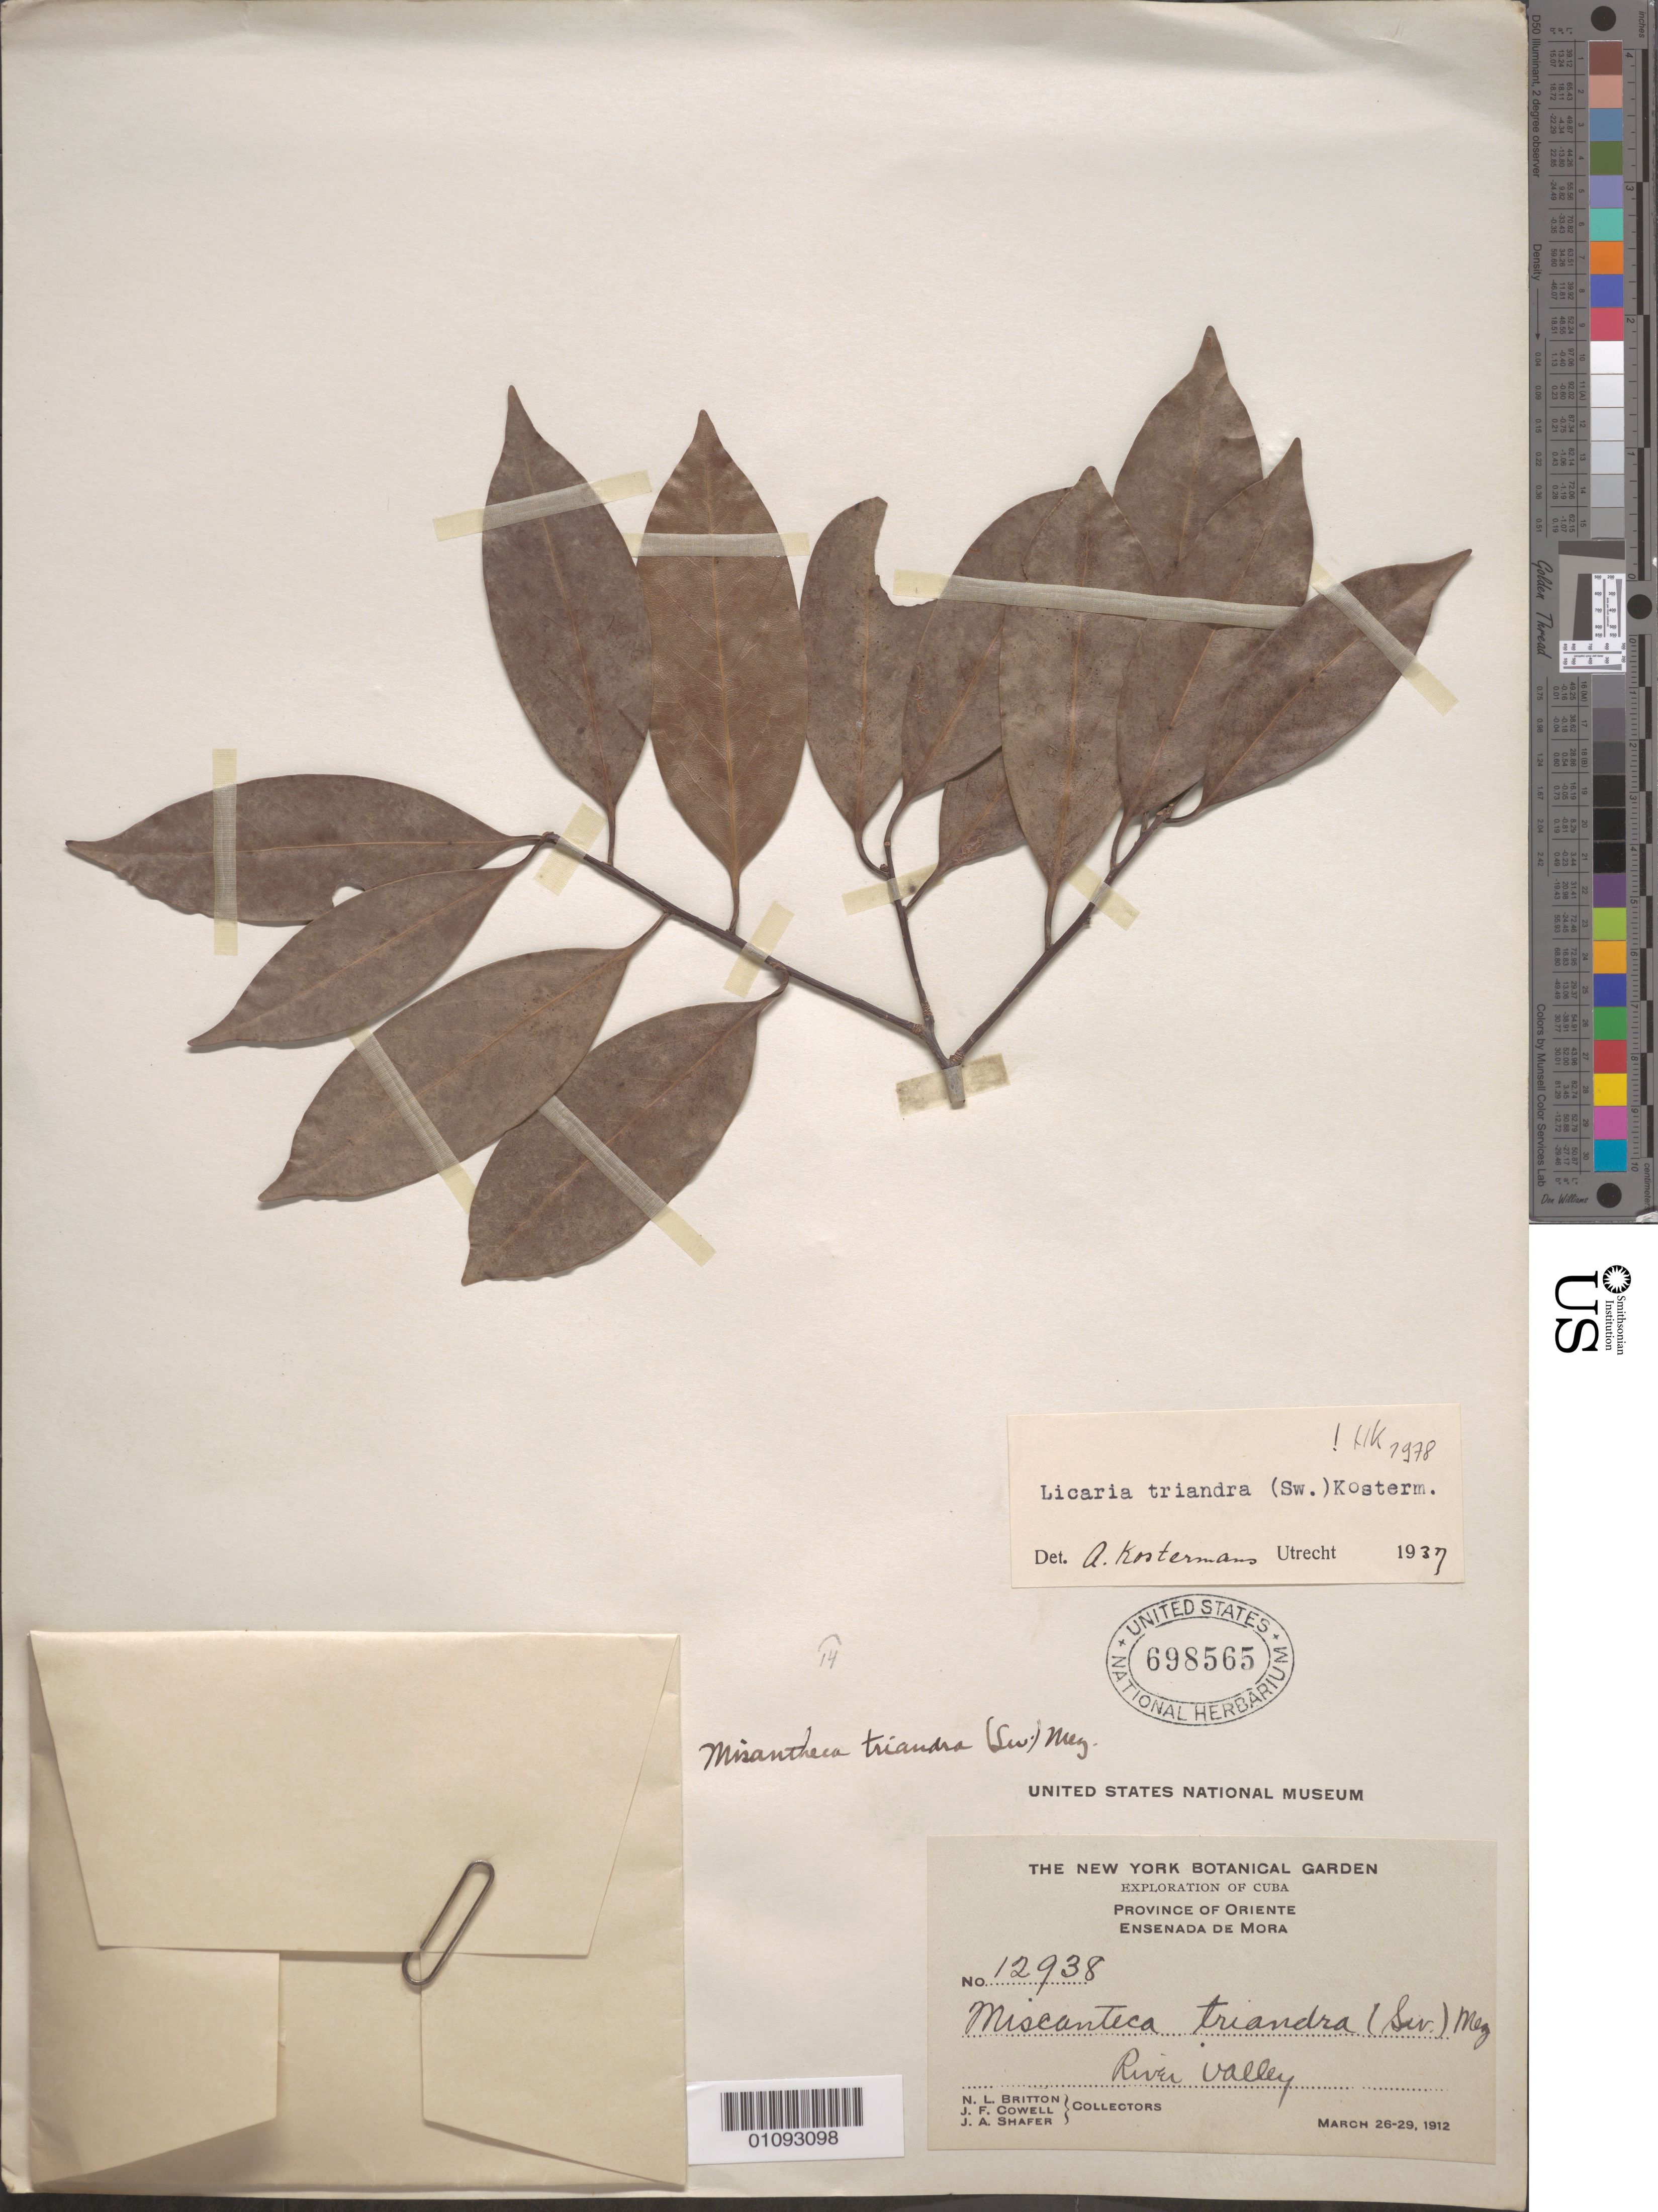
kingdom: Plantae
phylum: Tracheophyta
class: Magnoliopsida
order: Laurales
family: Lauraceae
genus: Licaria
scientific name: Licaria triandra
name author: (Sw.) Kosterm.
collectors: N. Britton, J. F. Cowell & J. A. Shafer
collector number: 12938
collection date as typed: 26 Mar 1912 to 29 Mar 1912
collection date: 1912-03-26/1912-03-29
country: Cuba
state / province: Oriente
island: Cuba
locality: Esenada de Mora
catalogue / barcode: US 698565